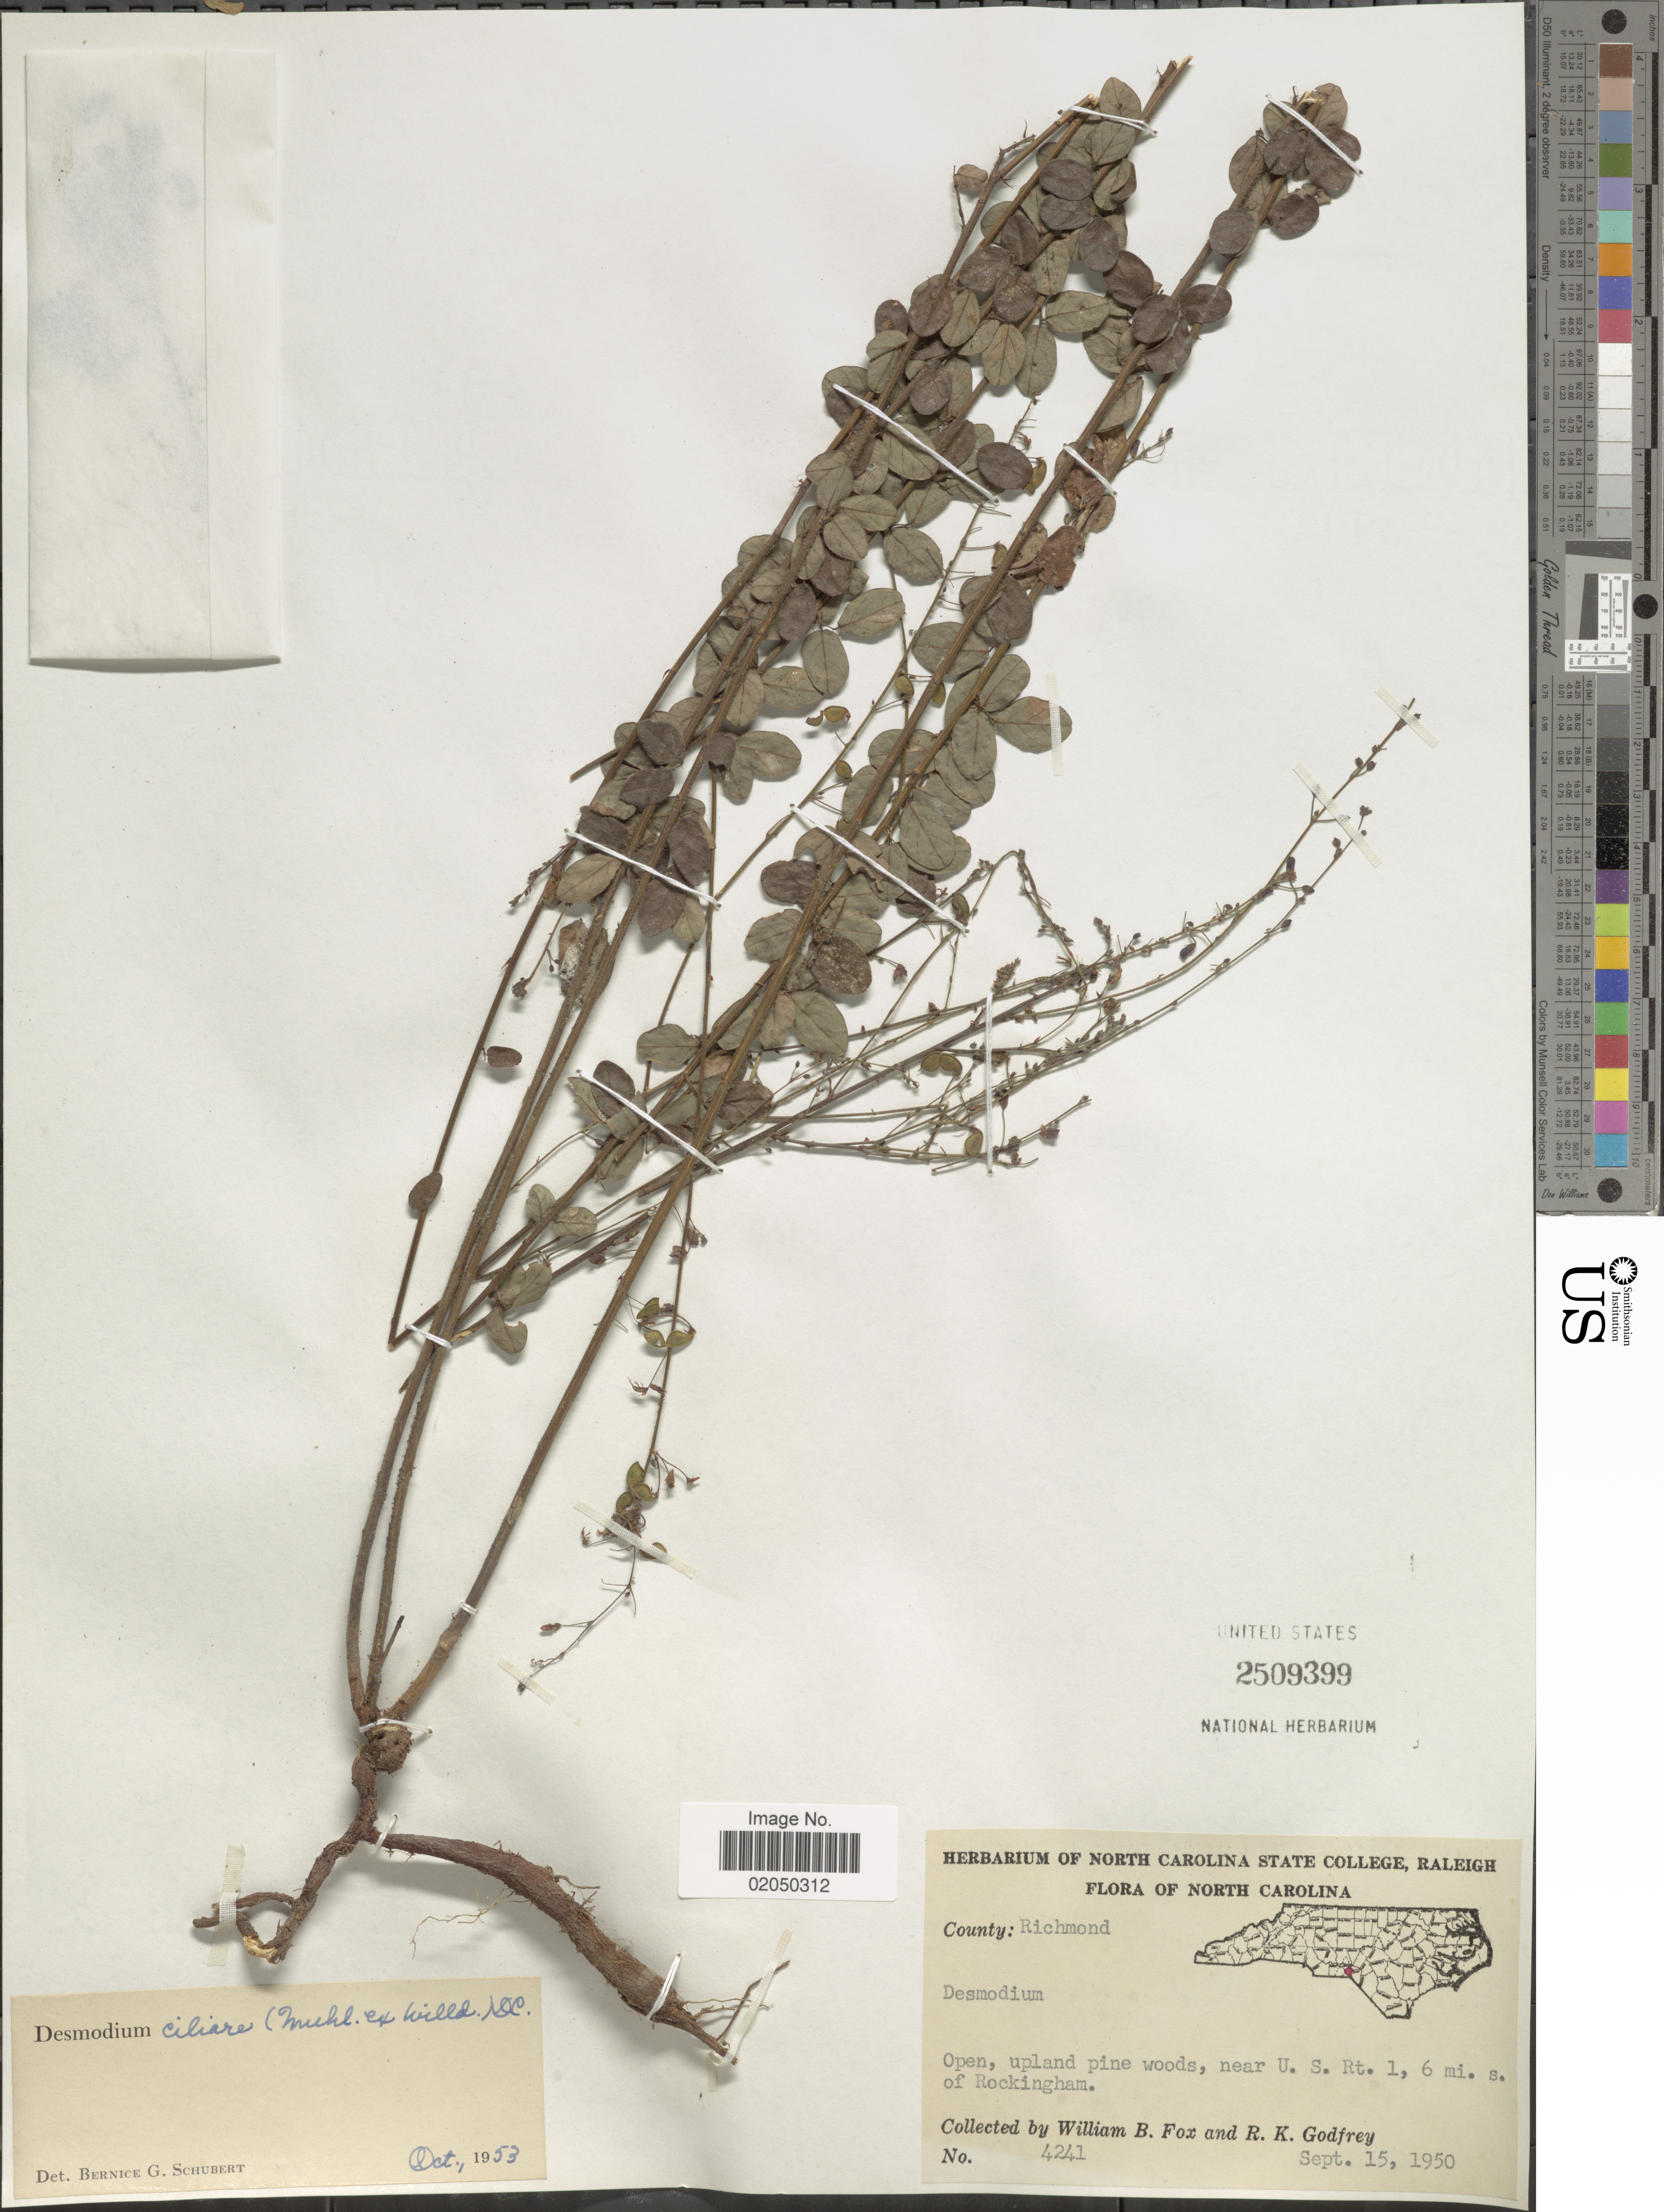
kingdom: Plantae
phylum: Tracheophyta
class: Magnoliopsida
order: Fabales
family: Fabaceae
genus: Desmodium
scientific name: Desmodium ciliare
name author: (Muhl. ex Willd.) DC.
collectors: W. B. Fox & R. K. Godfrey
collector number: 4241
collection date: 1950-09-15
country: United States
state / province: North Carolina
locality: County: Richmond, Near U.S. Rt. 1, 6 mi. s. of Rockingham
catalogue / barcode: US 2509399